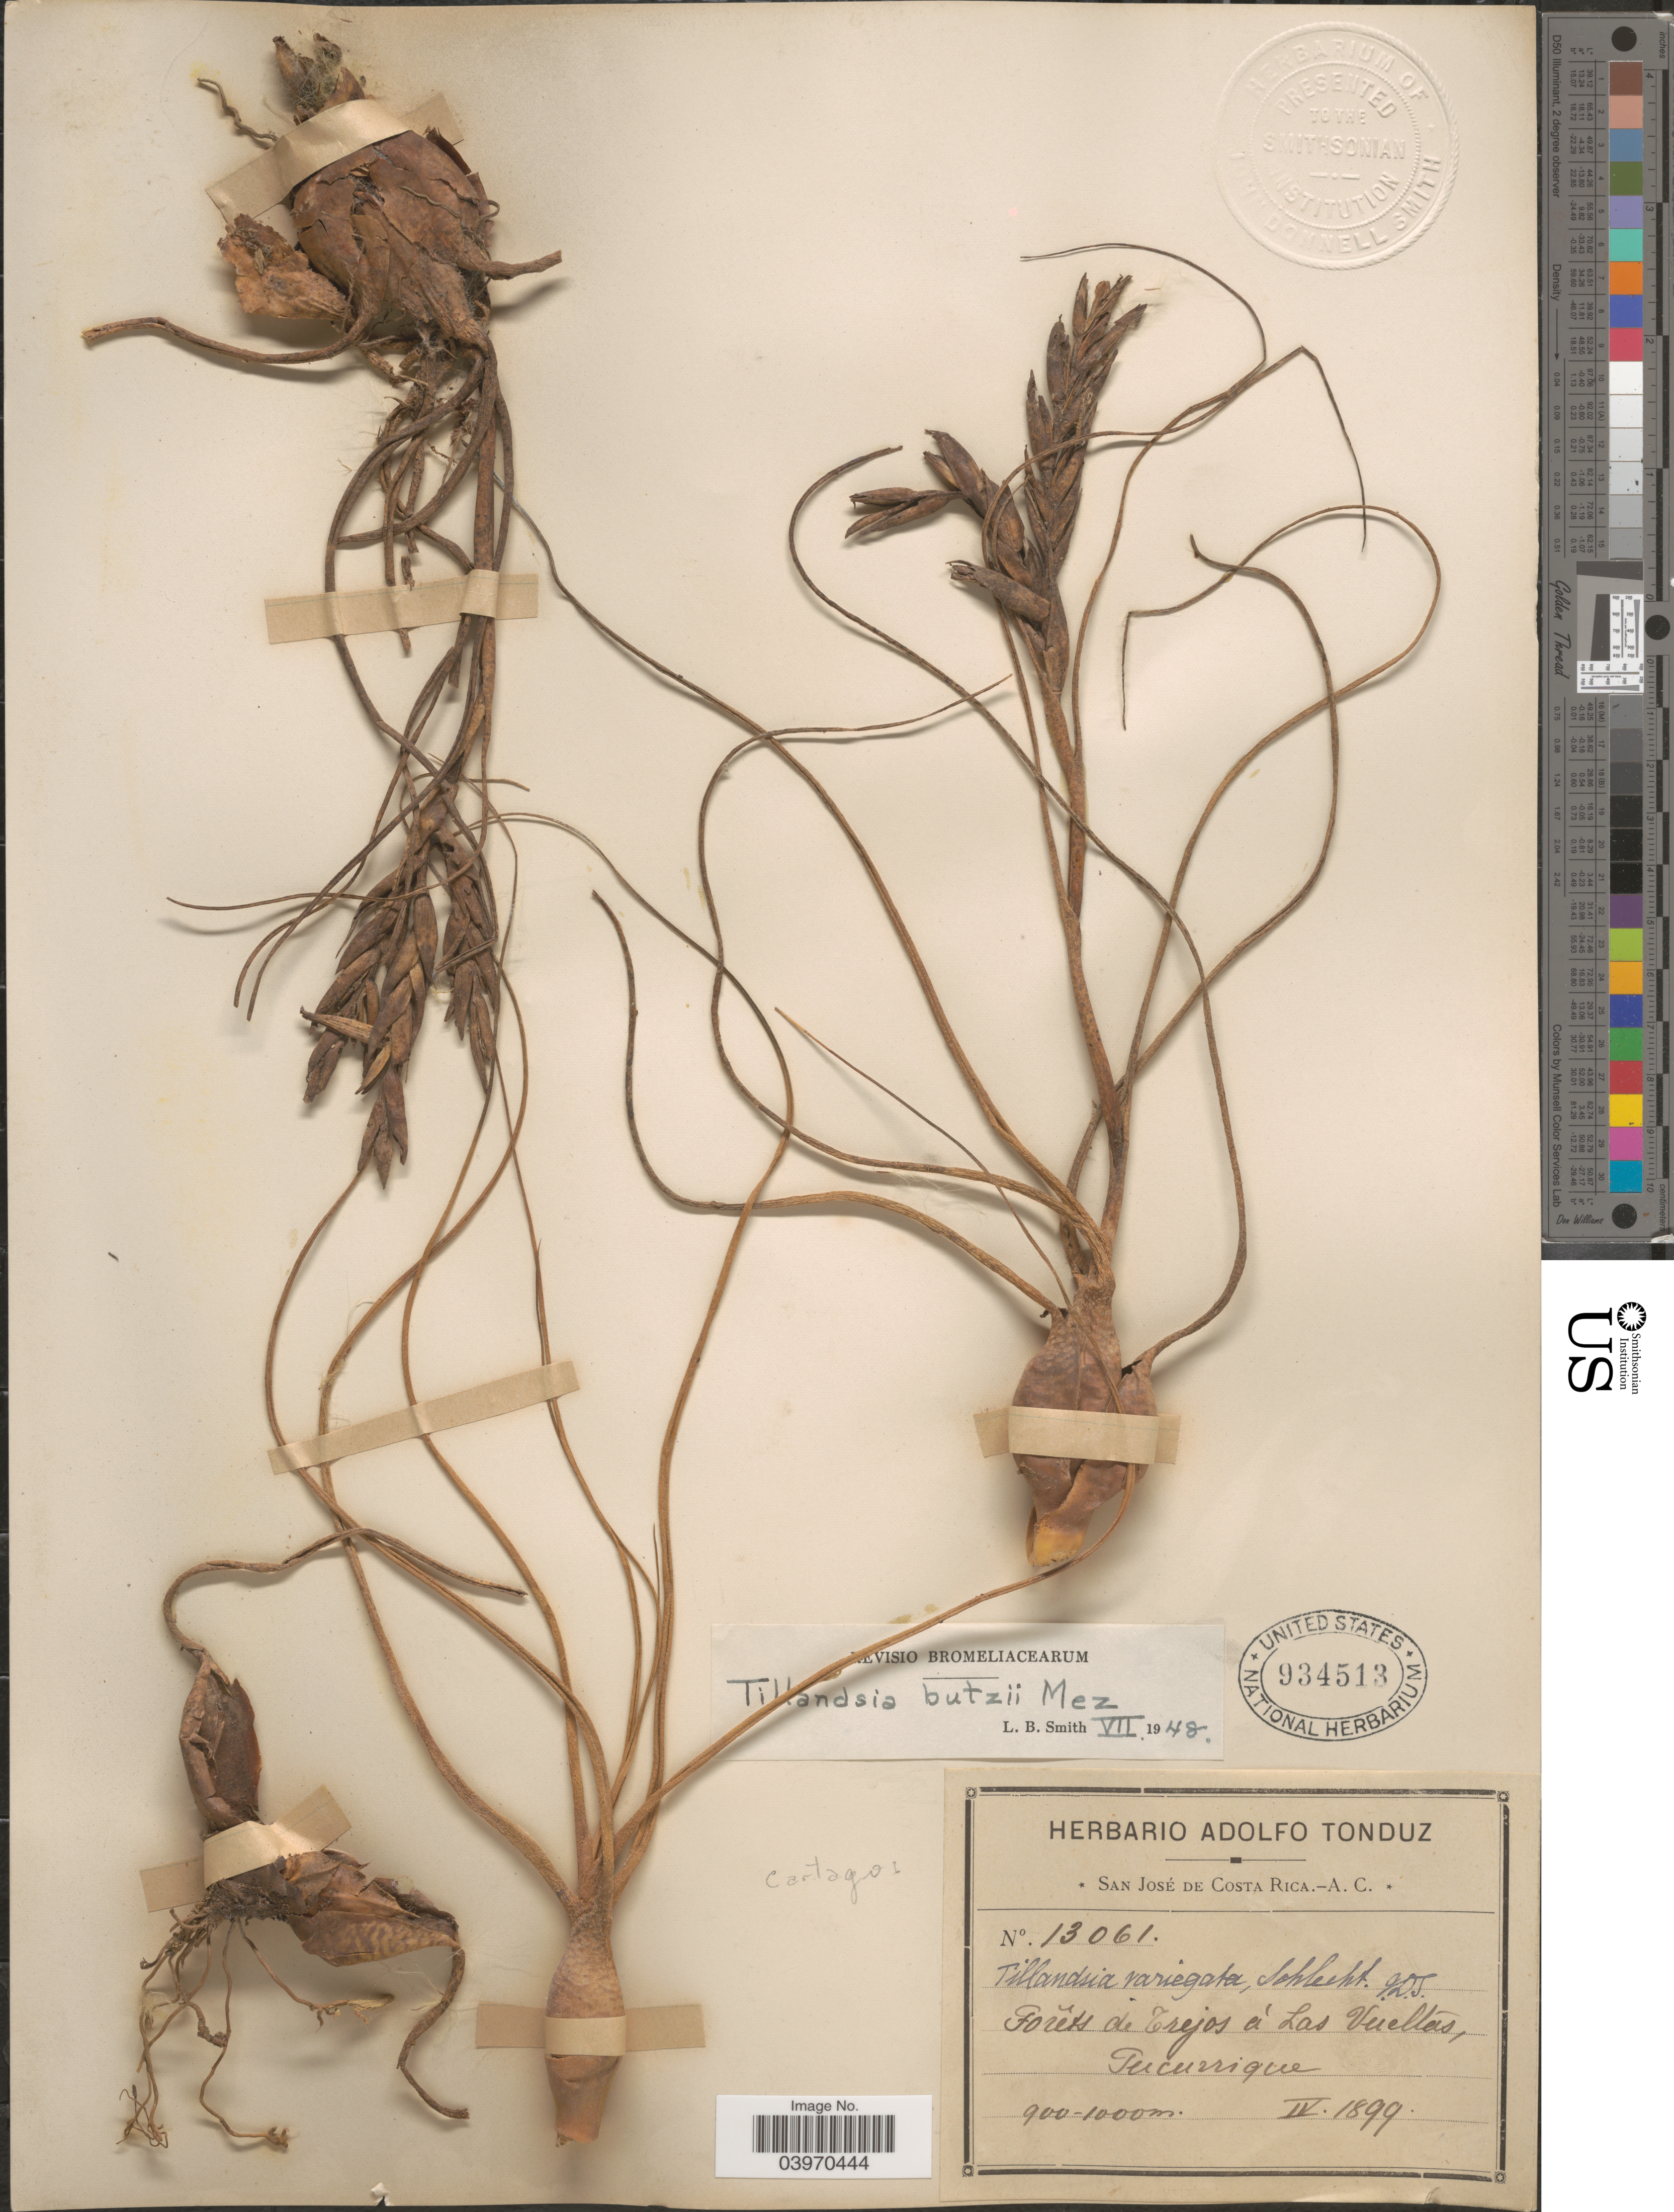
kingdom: Plantae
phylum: Tracheophyta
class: Liliopsida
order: Poales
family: Bromeliaceae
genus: Tillandsia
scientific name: Tillandsia butzii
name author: Mez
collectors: ex Herb. Adolfo Tonduz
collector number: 13061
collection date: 1899-04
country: Costa Rica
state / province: Cartago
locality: Forêts de Trejos à Las Vueltas, Tucurrique.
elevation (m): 900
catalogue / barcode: US 934513